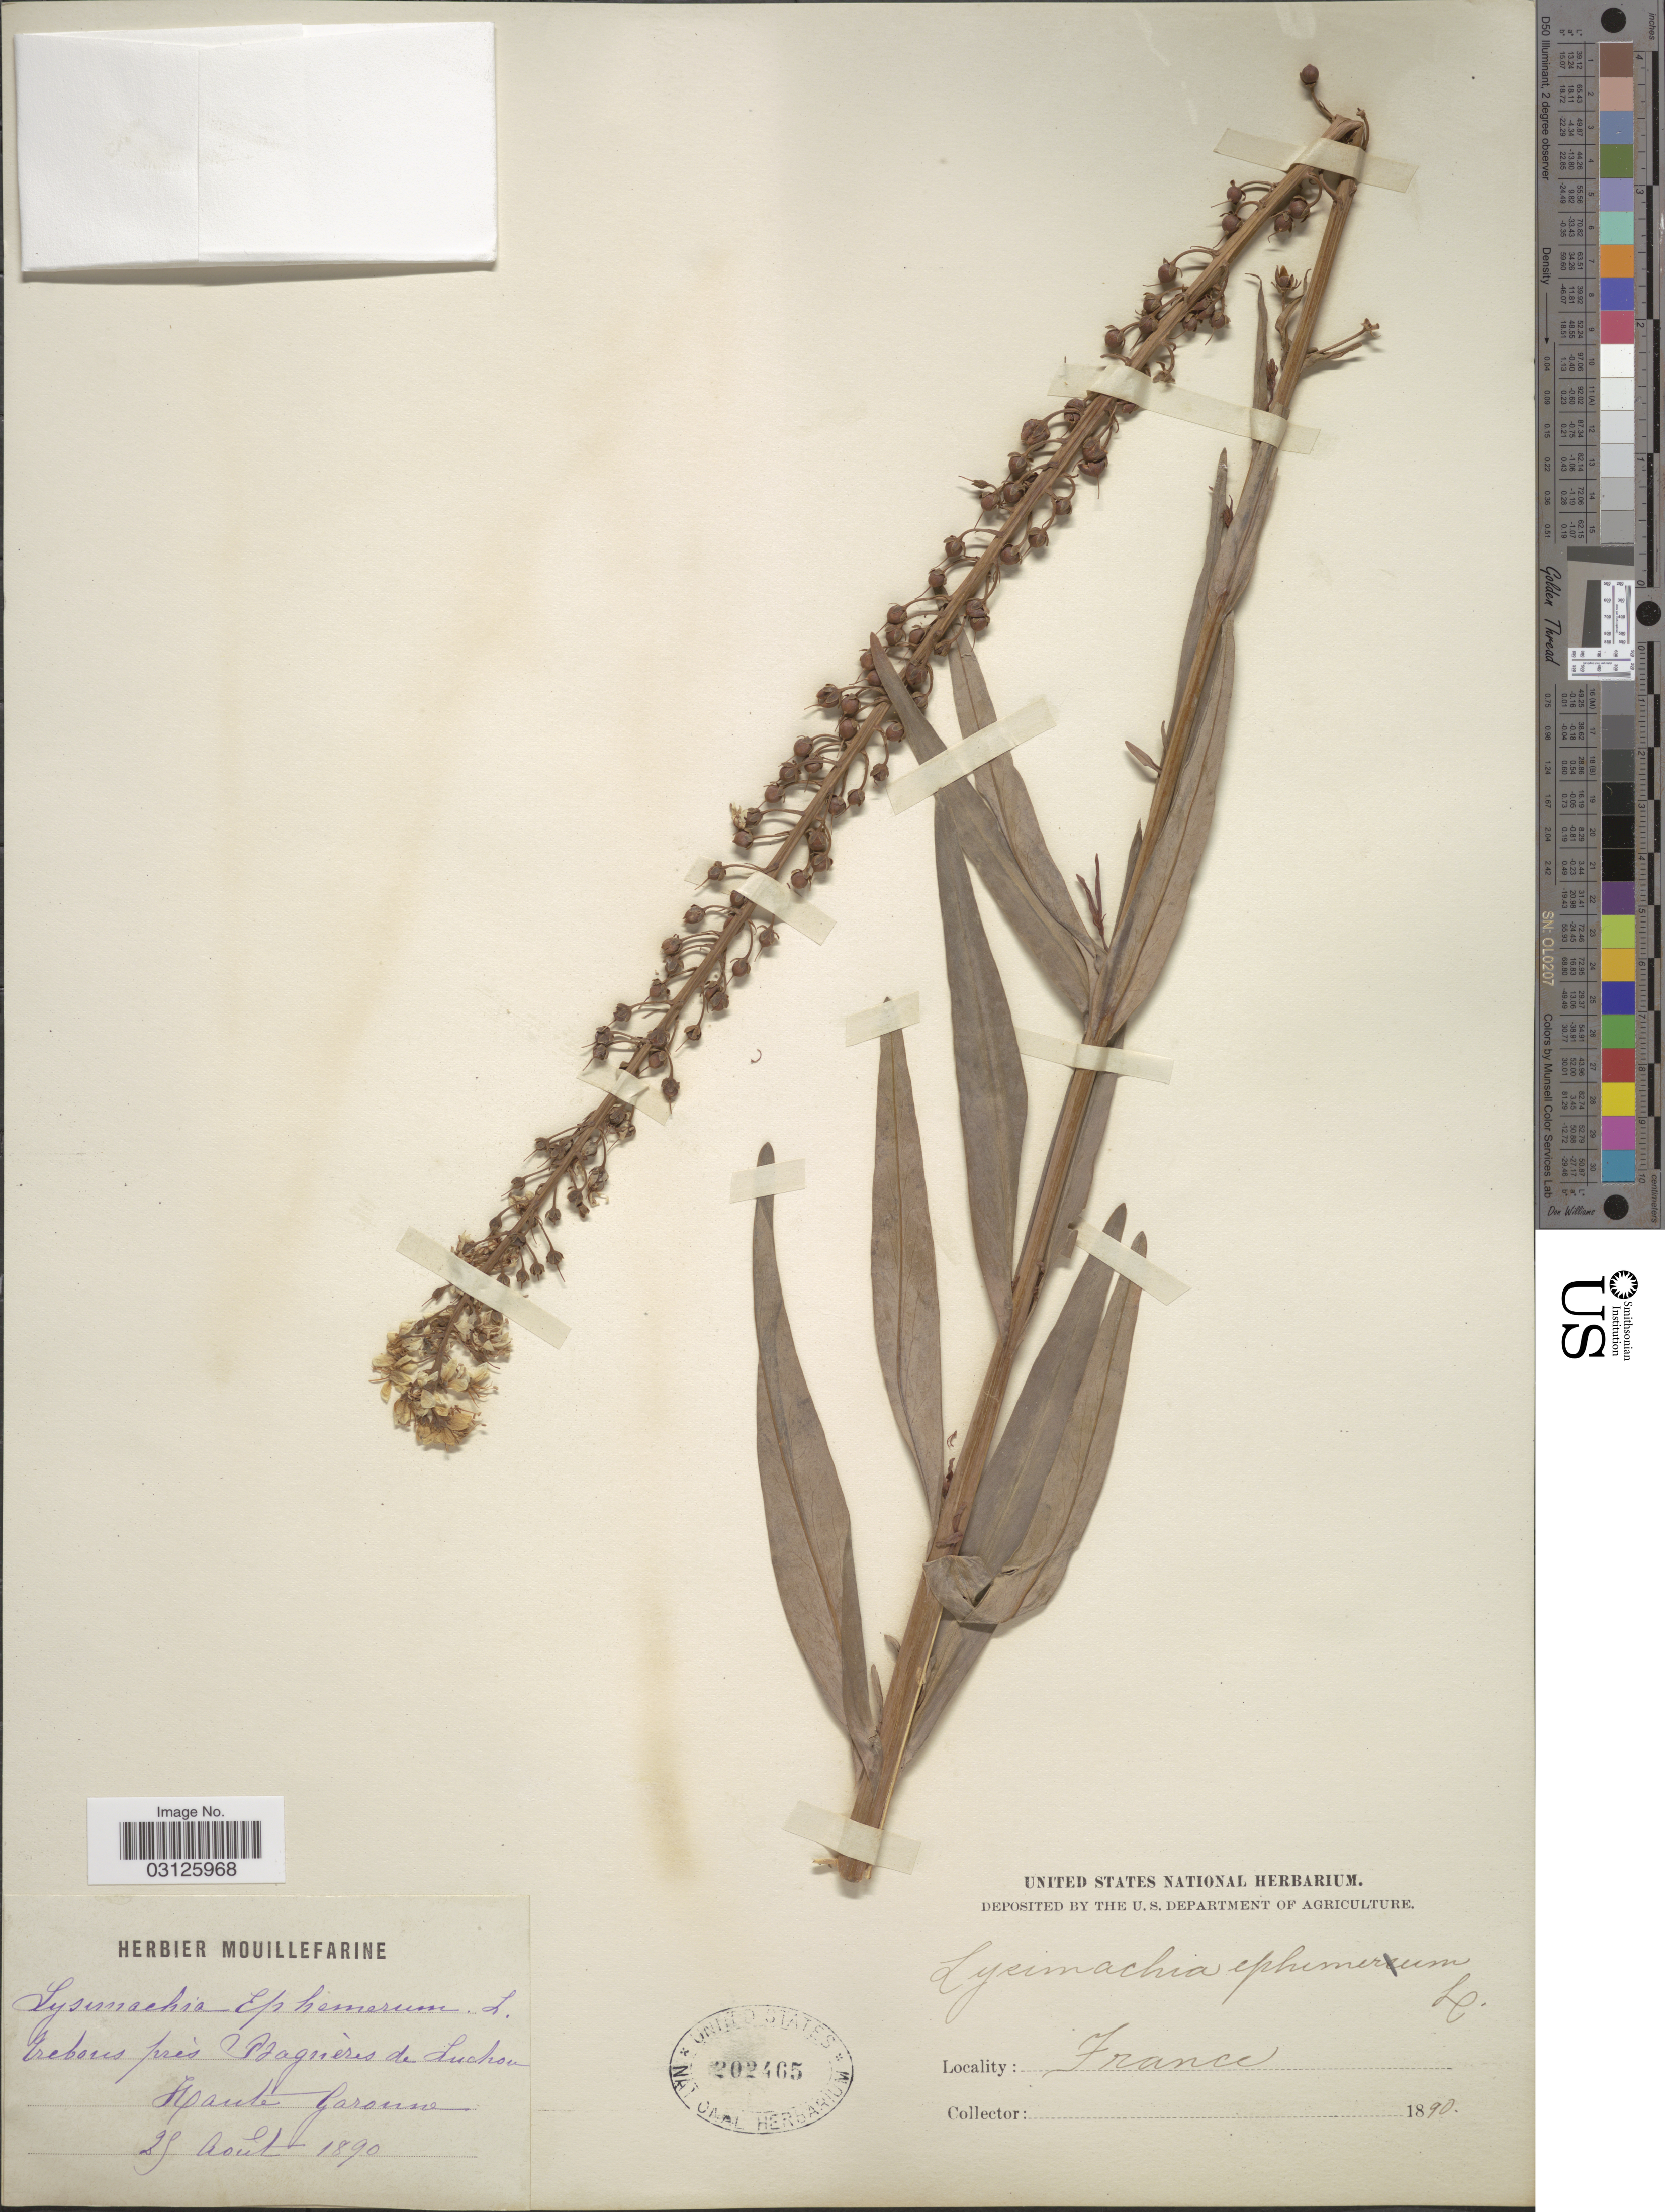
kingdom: Plantae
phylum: Tracheophyta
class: Magnoliopsida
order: Ericales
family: Primulaceae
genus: Lysimachia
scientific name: Lysimachia ephemerum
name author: L.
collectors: ex herb. Mouillefarine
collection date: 1890-08-25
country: France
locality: Trebous près Bagnères de Luchon. Haute Garonne.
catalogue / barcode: US 202465